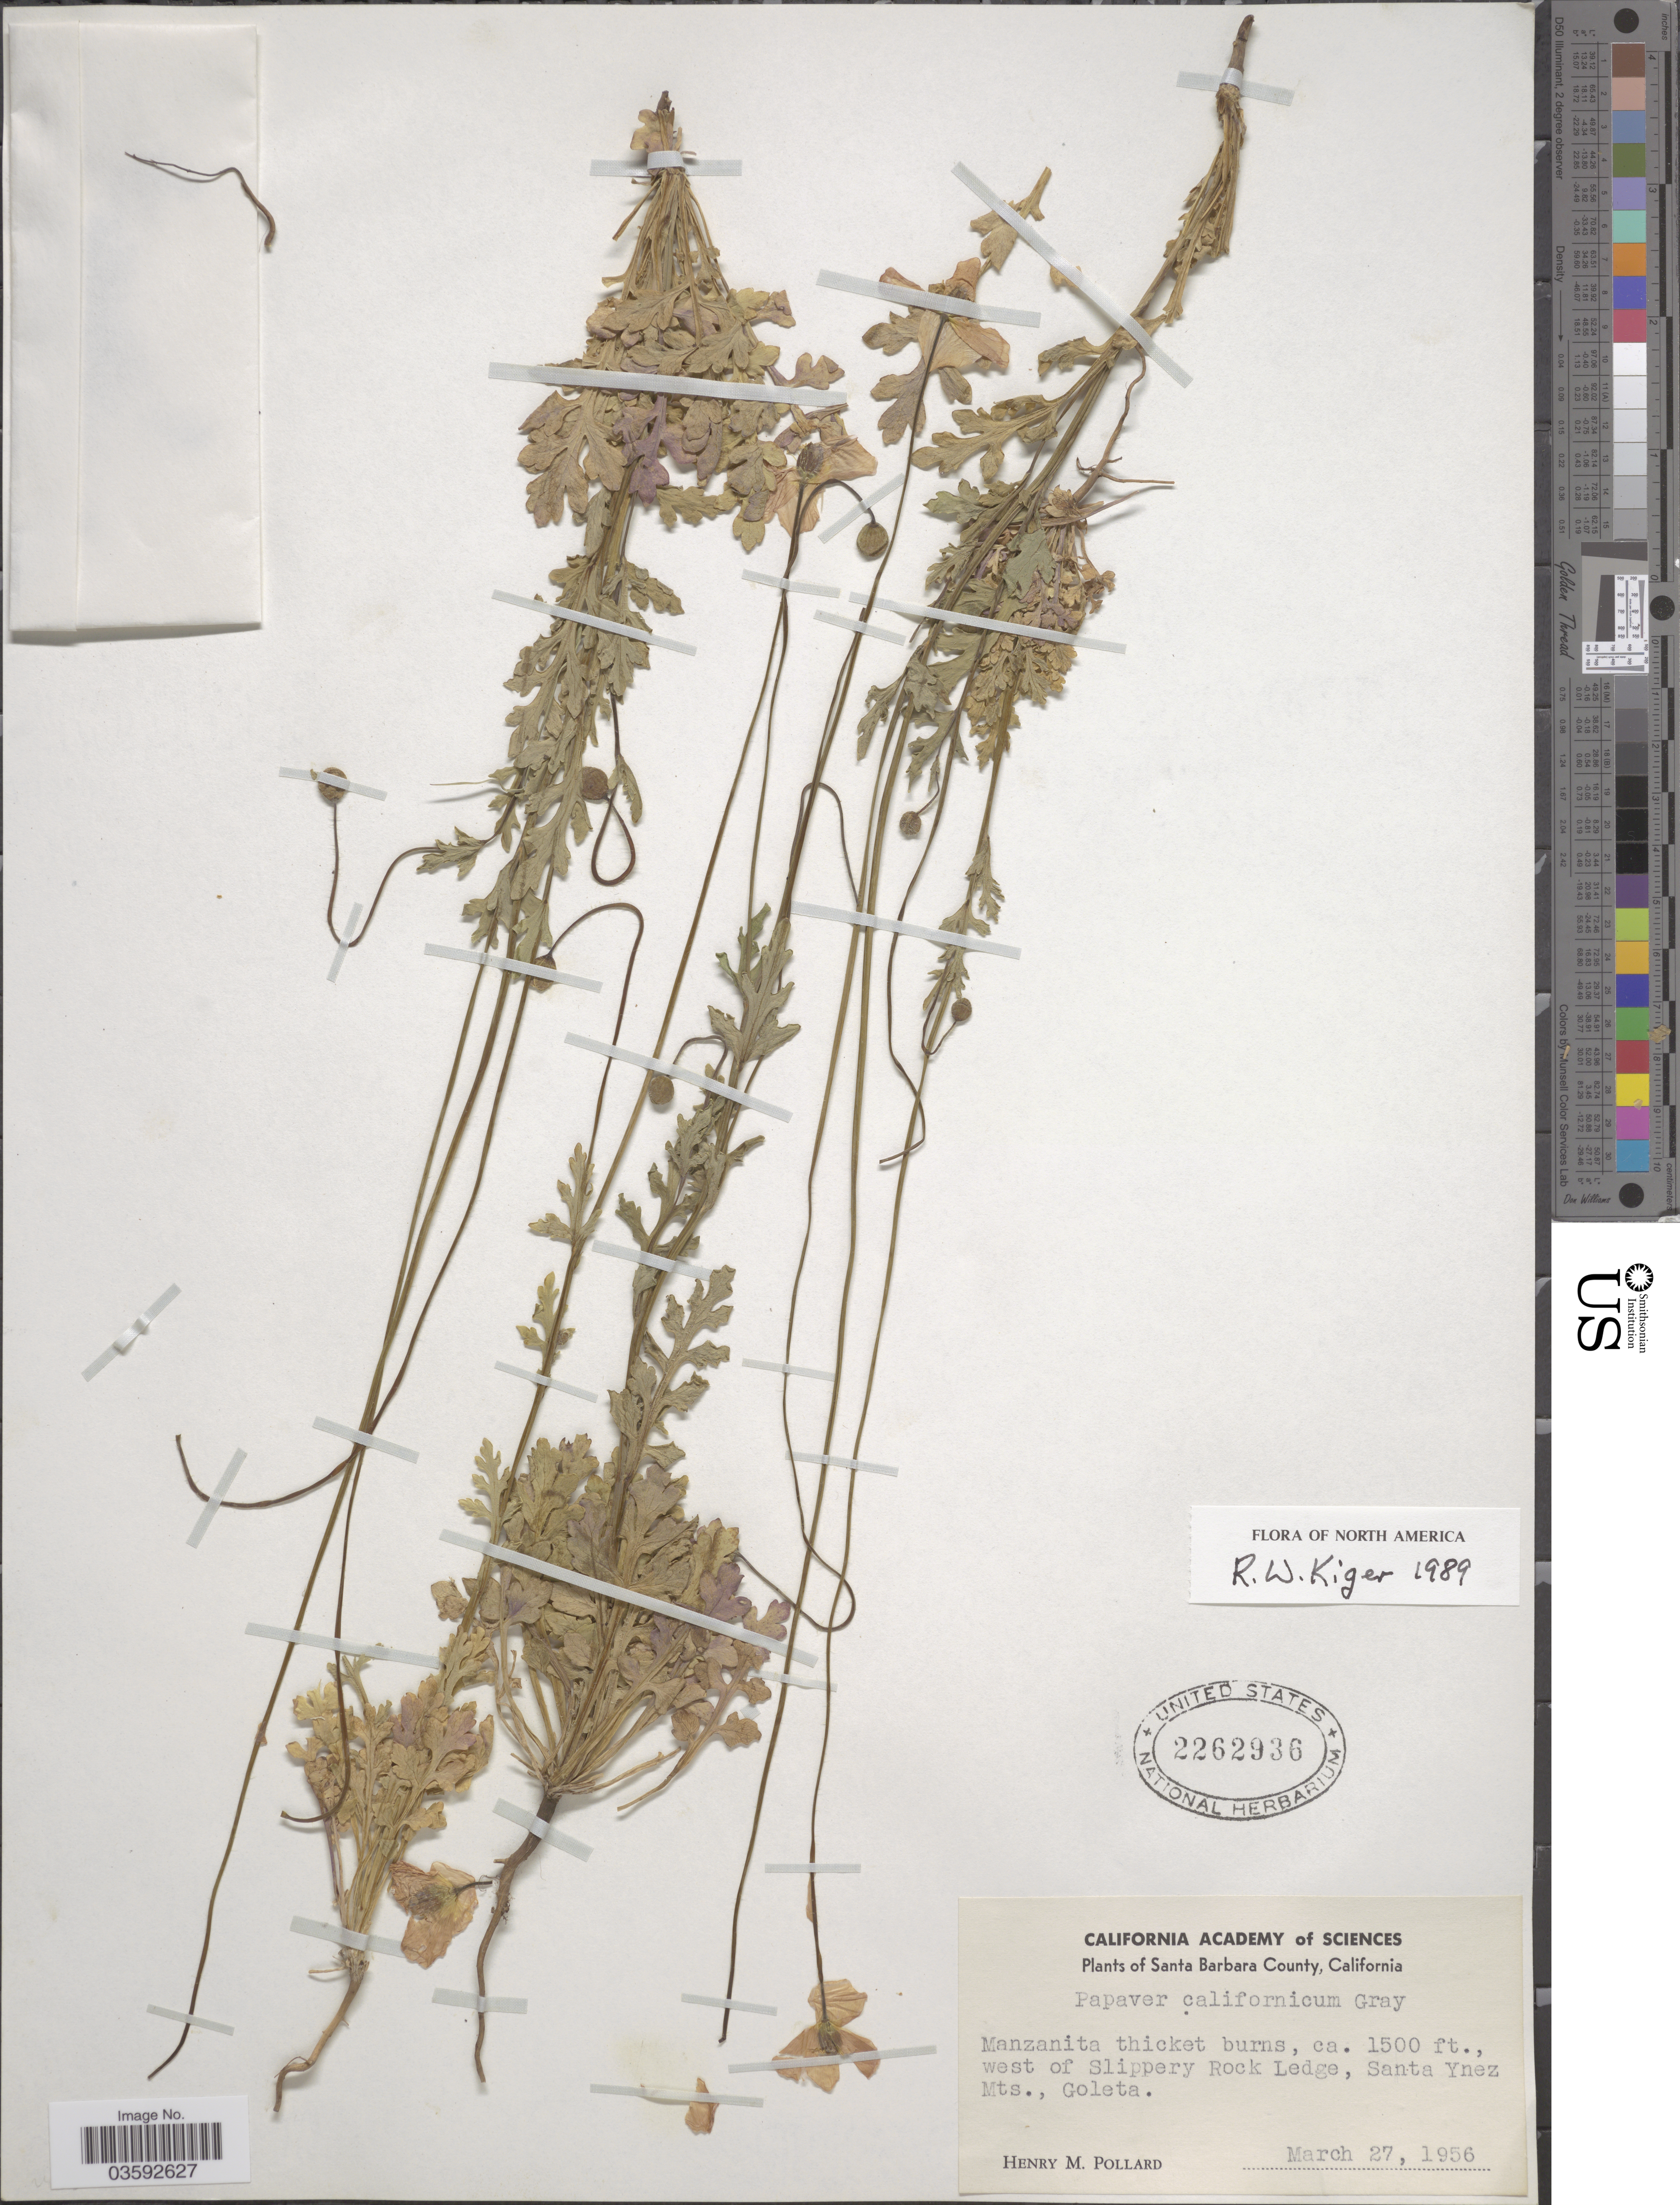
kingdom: Plantae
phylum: Tracheophyta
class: Magnoliopsida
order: Ranunculales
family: Papaveraceae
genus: Papaver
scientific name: Papaver californicum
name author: A. Gray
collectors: H. M. Pollard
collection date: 1956-03-27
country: United States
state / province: California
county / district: Santa Barbara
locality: Santa Barbara County. Manzanita thicket burns, west of Slippery Rock Ledge, Santa Ynez Mts., Goleta.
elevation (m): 457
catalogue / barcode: US 2262936